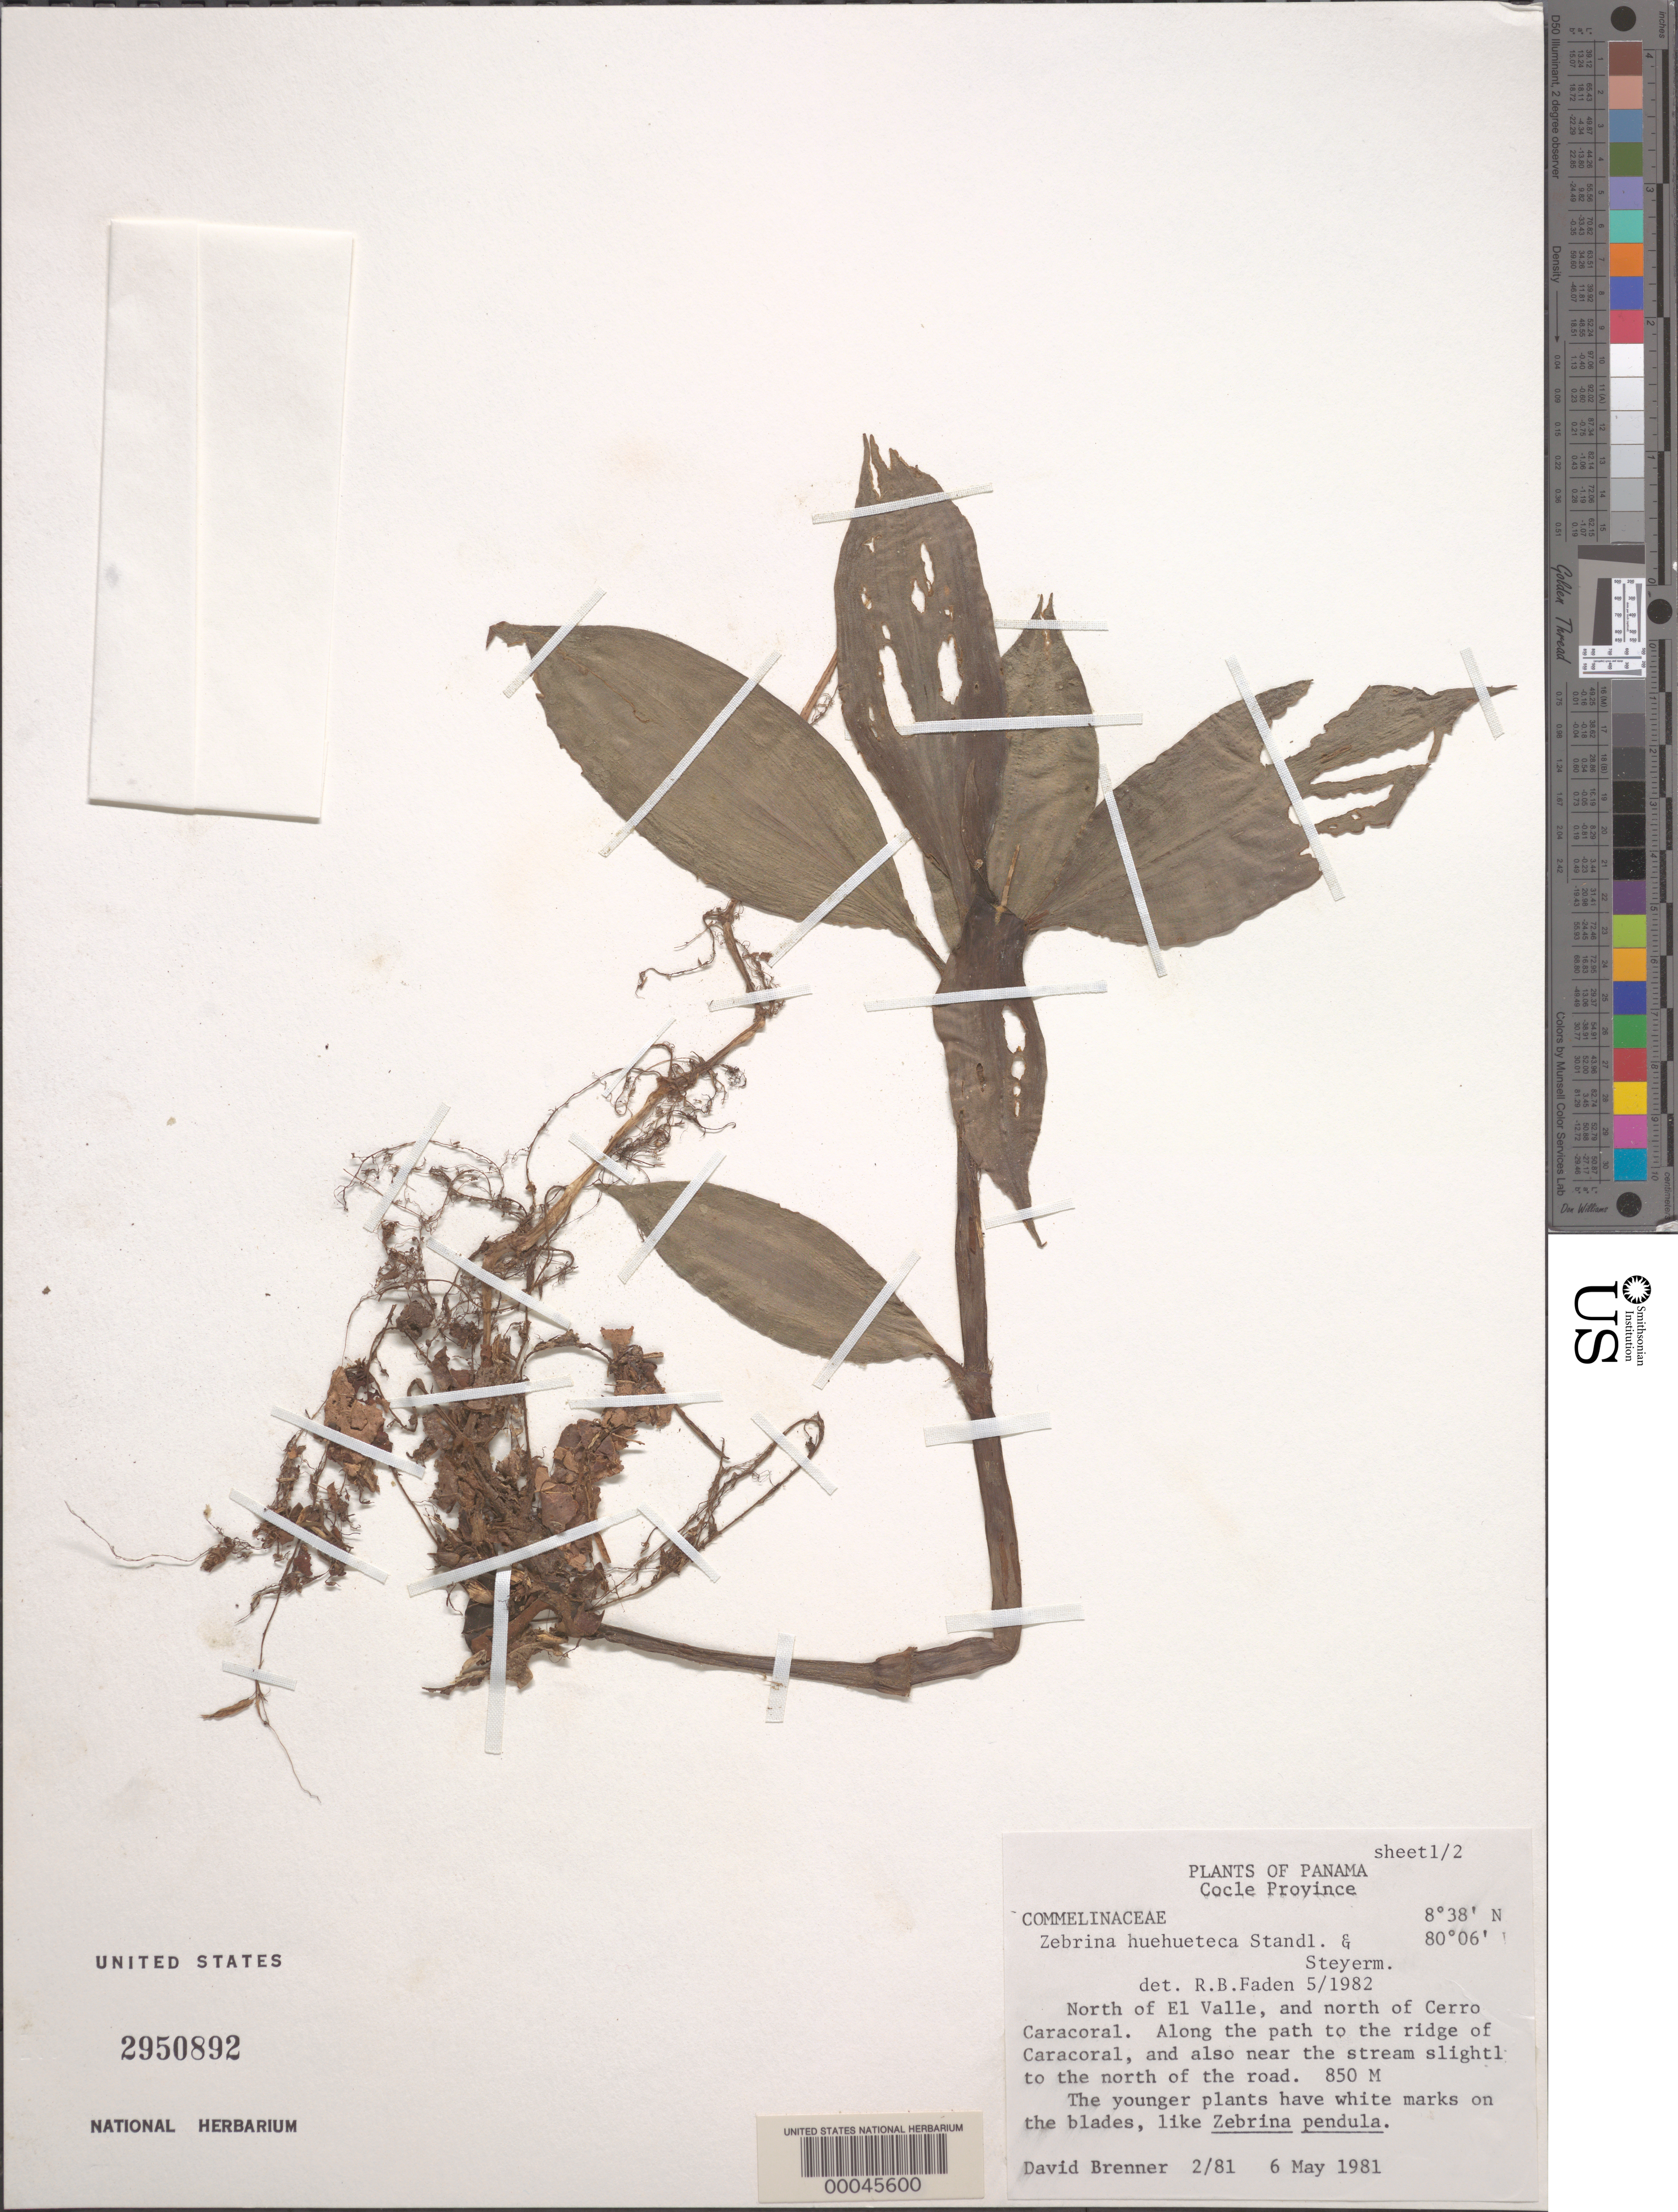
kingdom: Plantae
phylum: Tracheophyta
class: Liliopsida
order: Commelinales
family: Commelinaceae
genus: Tradescantia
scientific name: Tradescantia huehueteca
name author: (Standl. & Steyerm.) D.R. Hunt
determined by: Faden, Robert B., (US), Smithsonian Institution - National Museum of Natural History (UNITED STATES)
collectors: D. Brenner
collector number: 2/81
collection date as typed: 06 May 1981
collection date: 1981-05-06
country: Panama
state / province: Coclé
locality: N of el Valle, N of Cerro Caracoral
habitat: Trailside and near stream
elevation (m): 850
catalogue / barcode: US 2950892